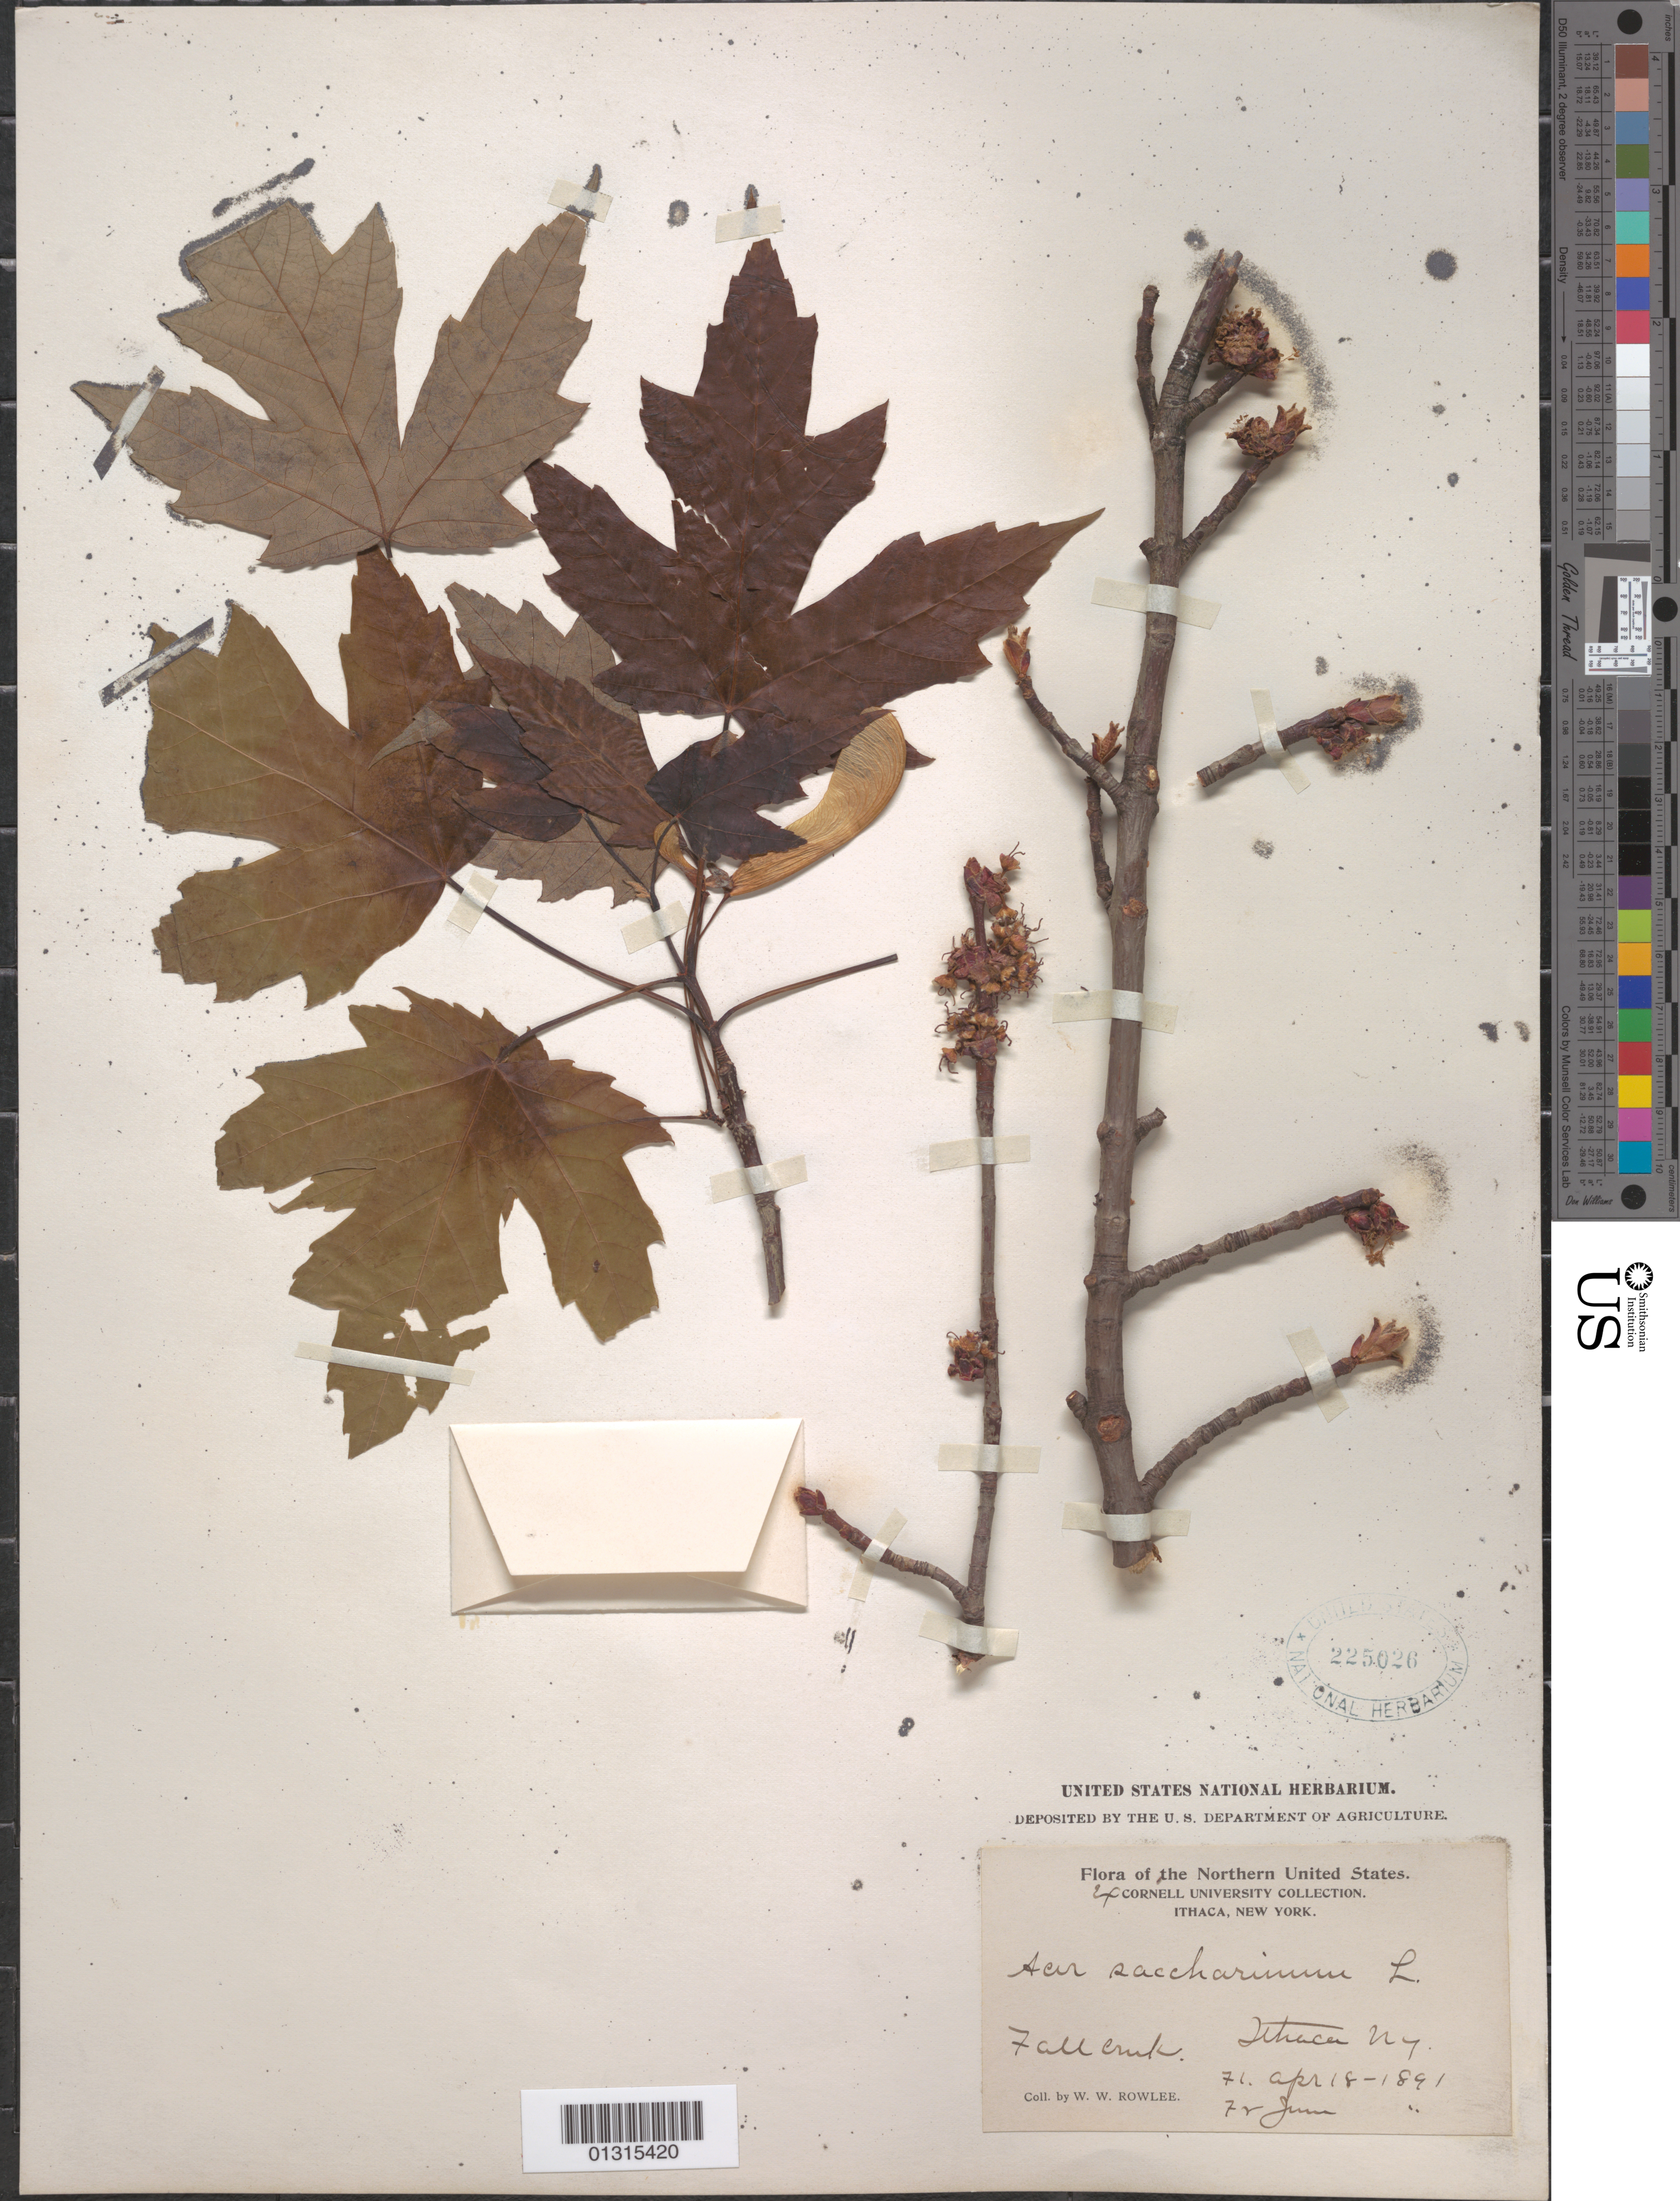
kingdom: Plantae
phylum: Tracheophyta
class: Magnoliopsida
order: Sapindales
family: Sapindaceae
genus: Acer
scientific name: Acer saccharinum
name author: L.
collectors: W. W. Rowlee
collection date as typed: Fl. Apr 18 - 1891; Fr June 1891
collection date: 1891-04-18,1891-06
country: United States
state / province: New York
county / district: Tompkins County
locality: Ithaca, Fall Creek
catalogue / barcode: US 225026